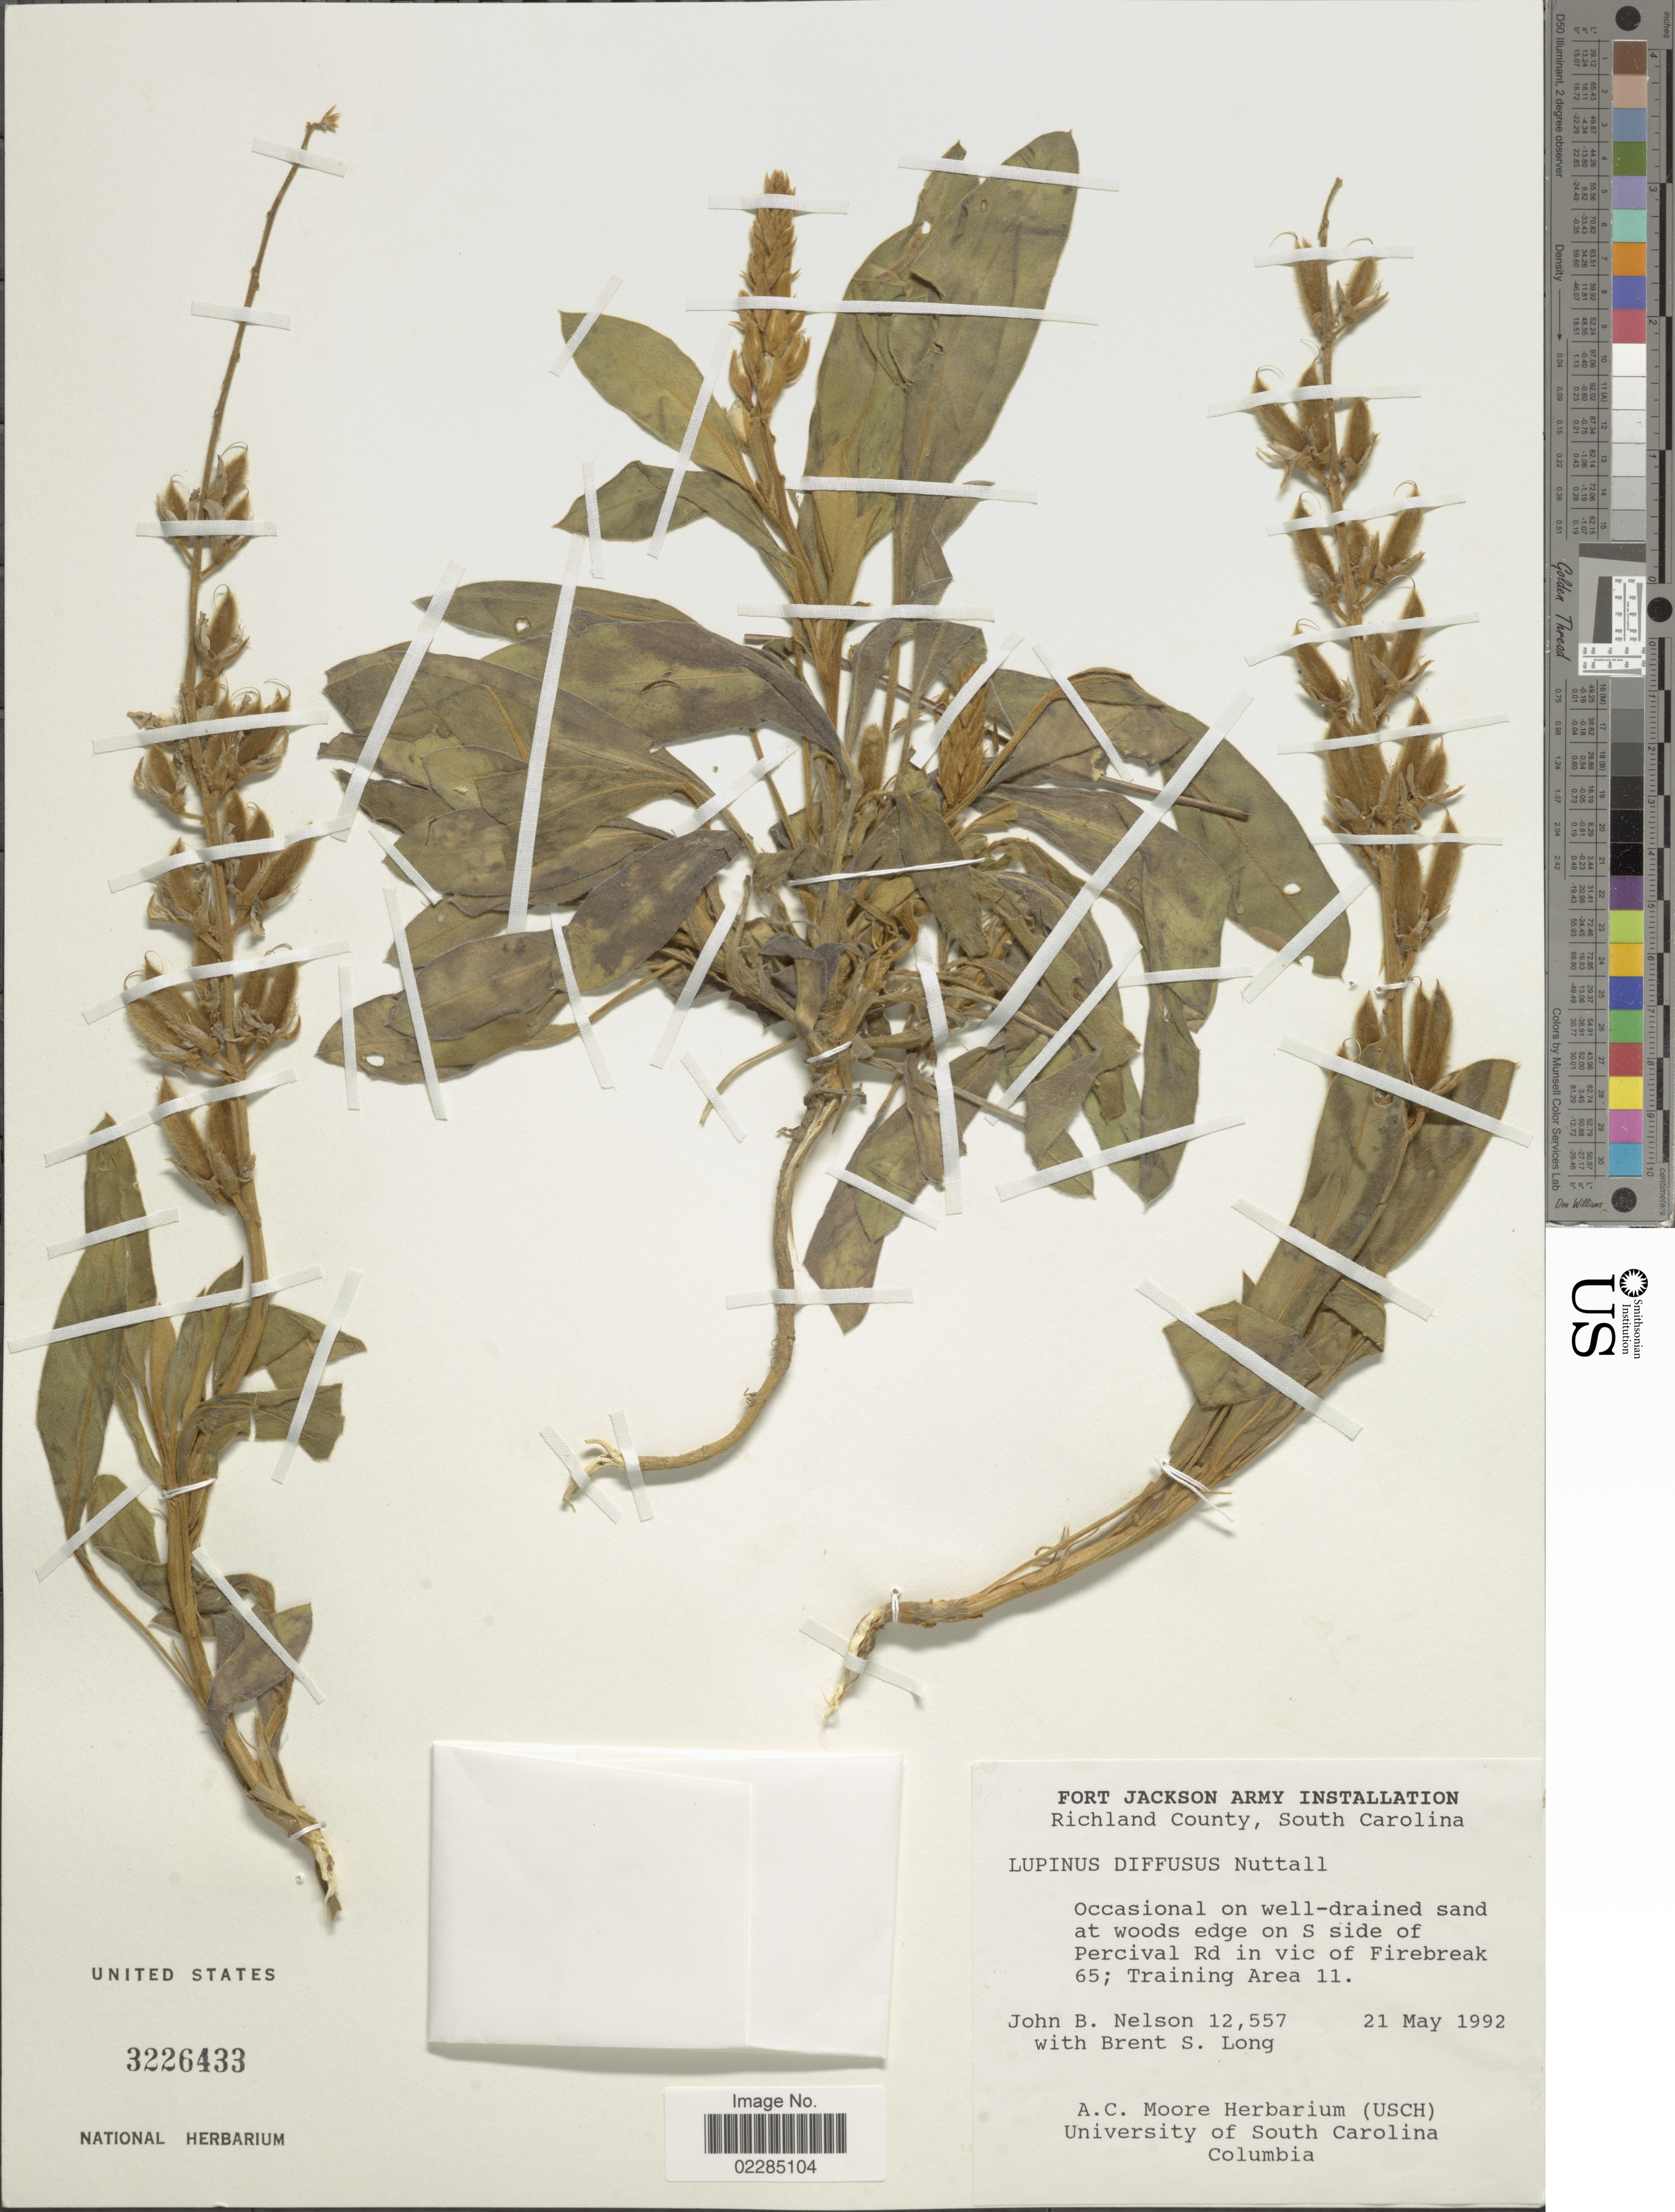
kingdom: Plantae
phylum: Tracheophyta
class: Magnoliopsida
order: Fabales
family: Fabaceae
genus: Lupinus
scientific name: Lupinus diffusus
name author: Nutt.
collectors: J. B. Nelson & B. Long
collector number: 12557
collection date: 1992-05-21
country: United States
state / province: South Carolina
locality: Fort Jackson Army Installation, Richland County, woods edge on S side of Percival Rd in vic of Firebreak 65; Training Area 11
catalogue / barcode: US 3226433